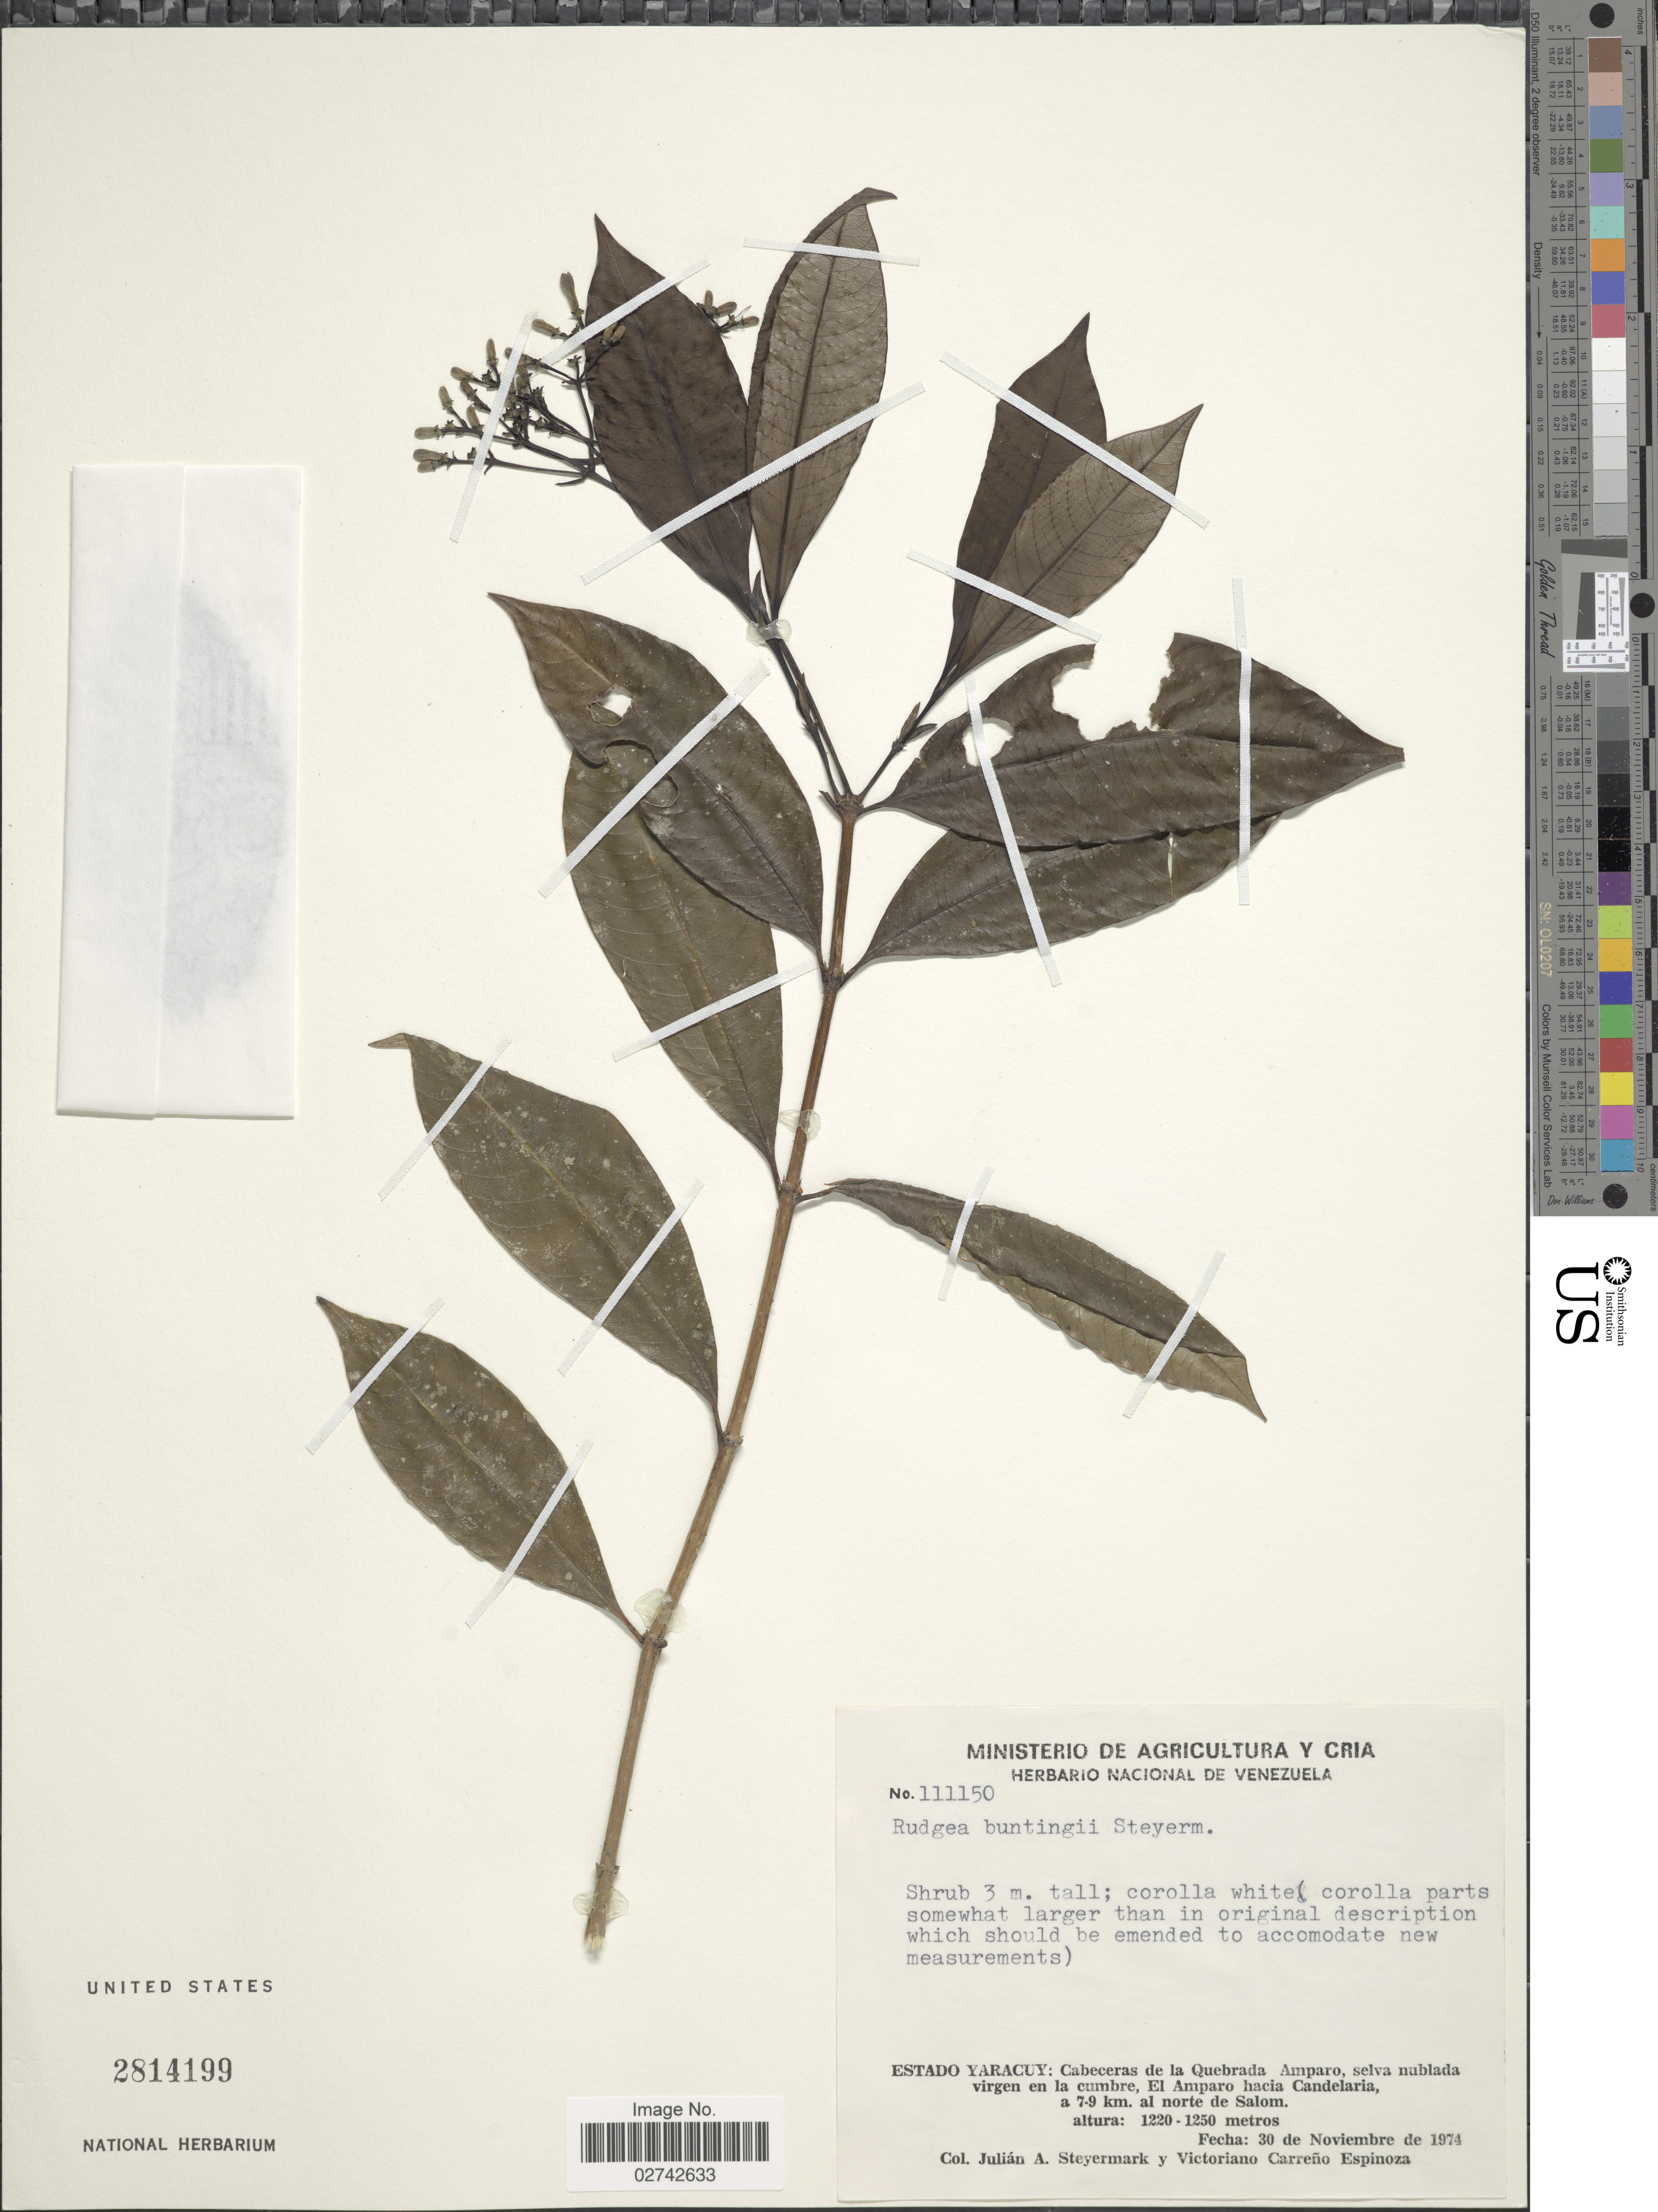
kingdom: Plantae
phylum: Tracheophyta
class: Magnoliopsida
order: Gentianales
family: Rubiaceae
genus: Rudgea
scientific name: Rudgea buntingii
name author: Steyerm.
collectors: J. Steyermark & V. Carreño E.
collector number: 111150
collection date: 1974-11-30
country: Venezuela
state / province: Yaracuy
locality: Cabeceras de la Quebrada Amparo, selva nublada virgen en la cumbre, El Amparo hacia Candelaria, a 7-9 km al norte de Salom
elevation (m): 1220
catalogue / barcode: US 2814199